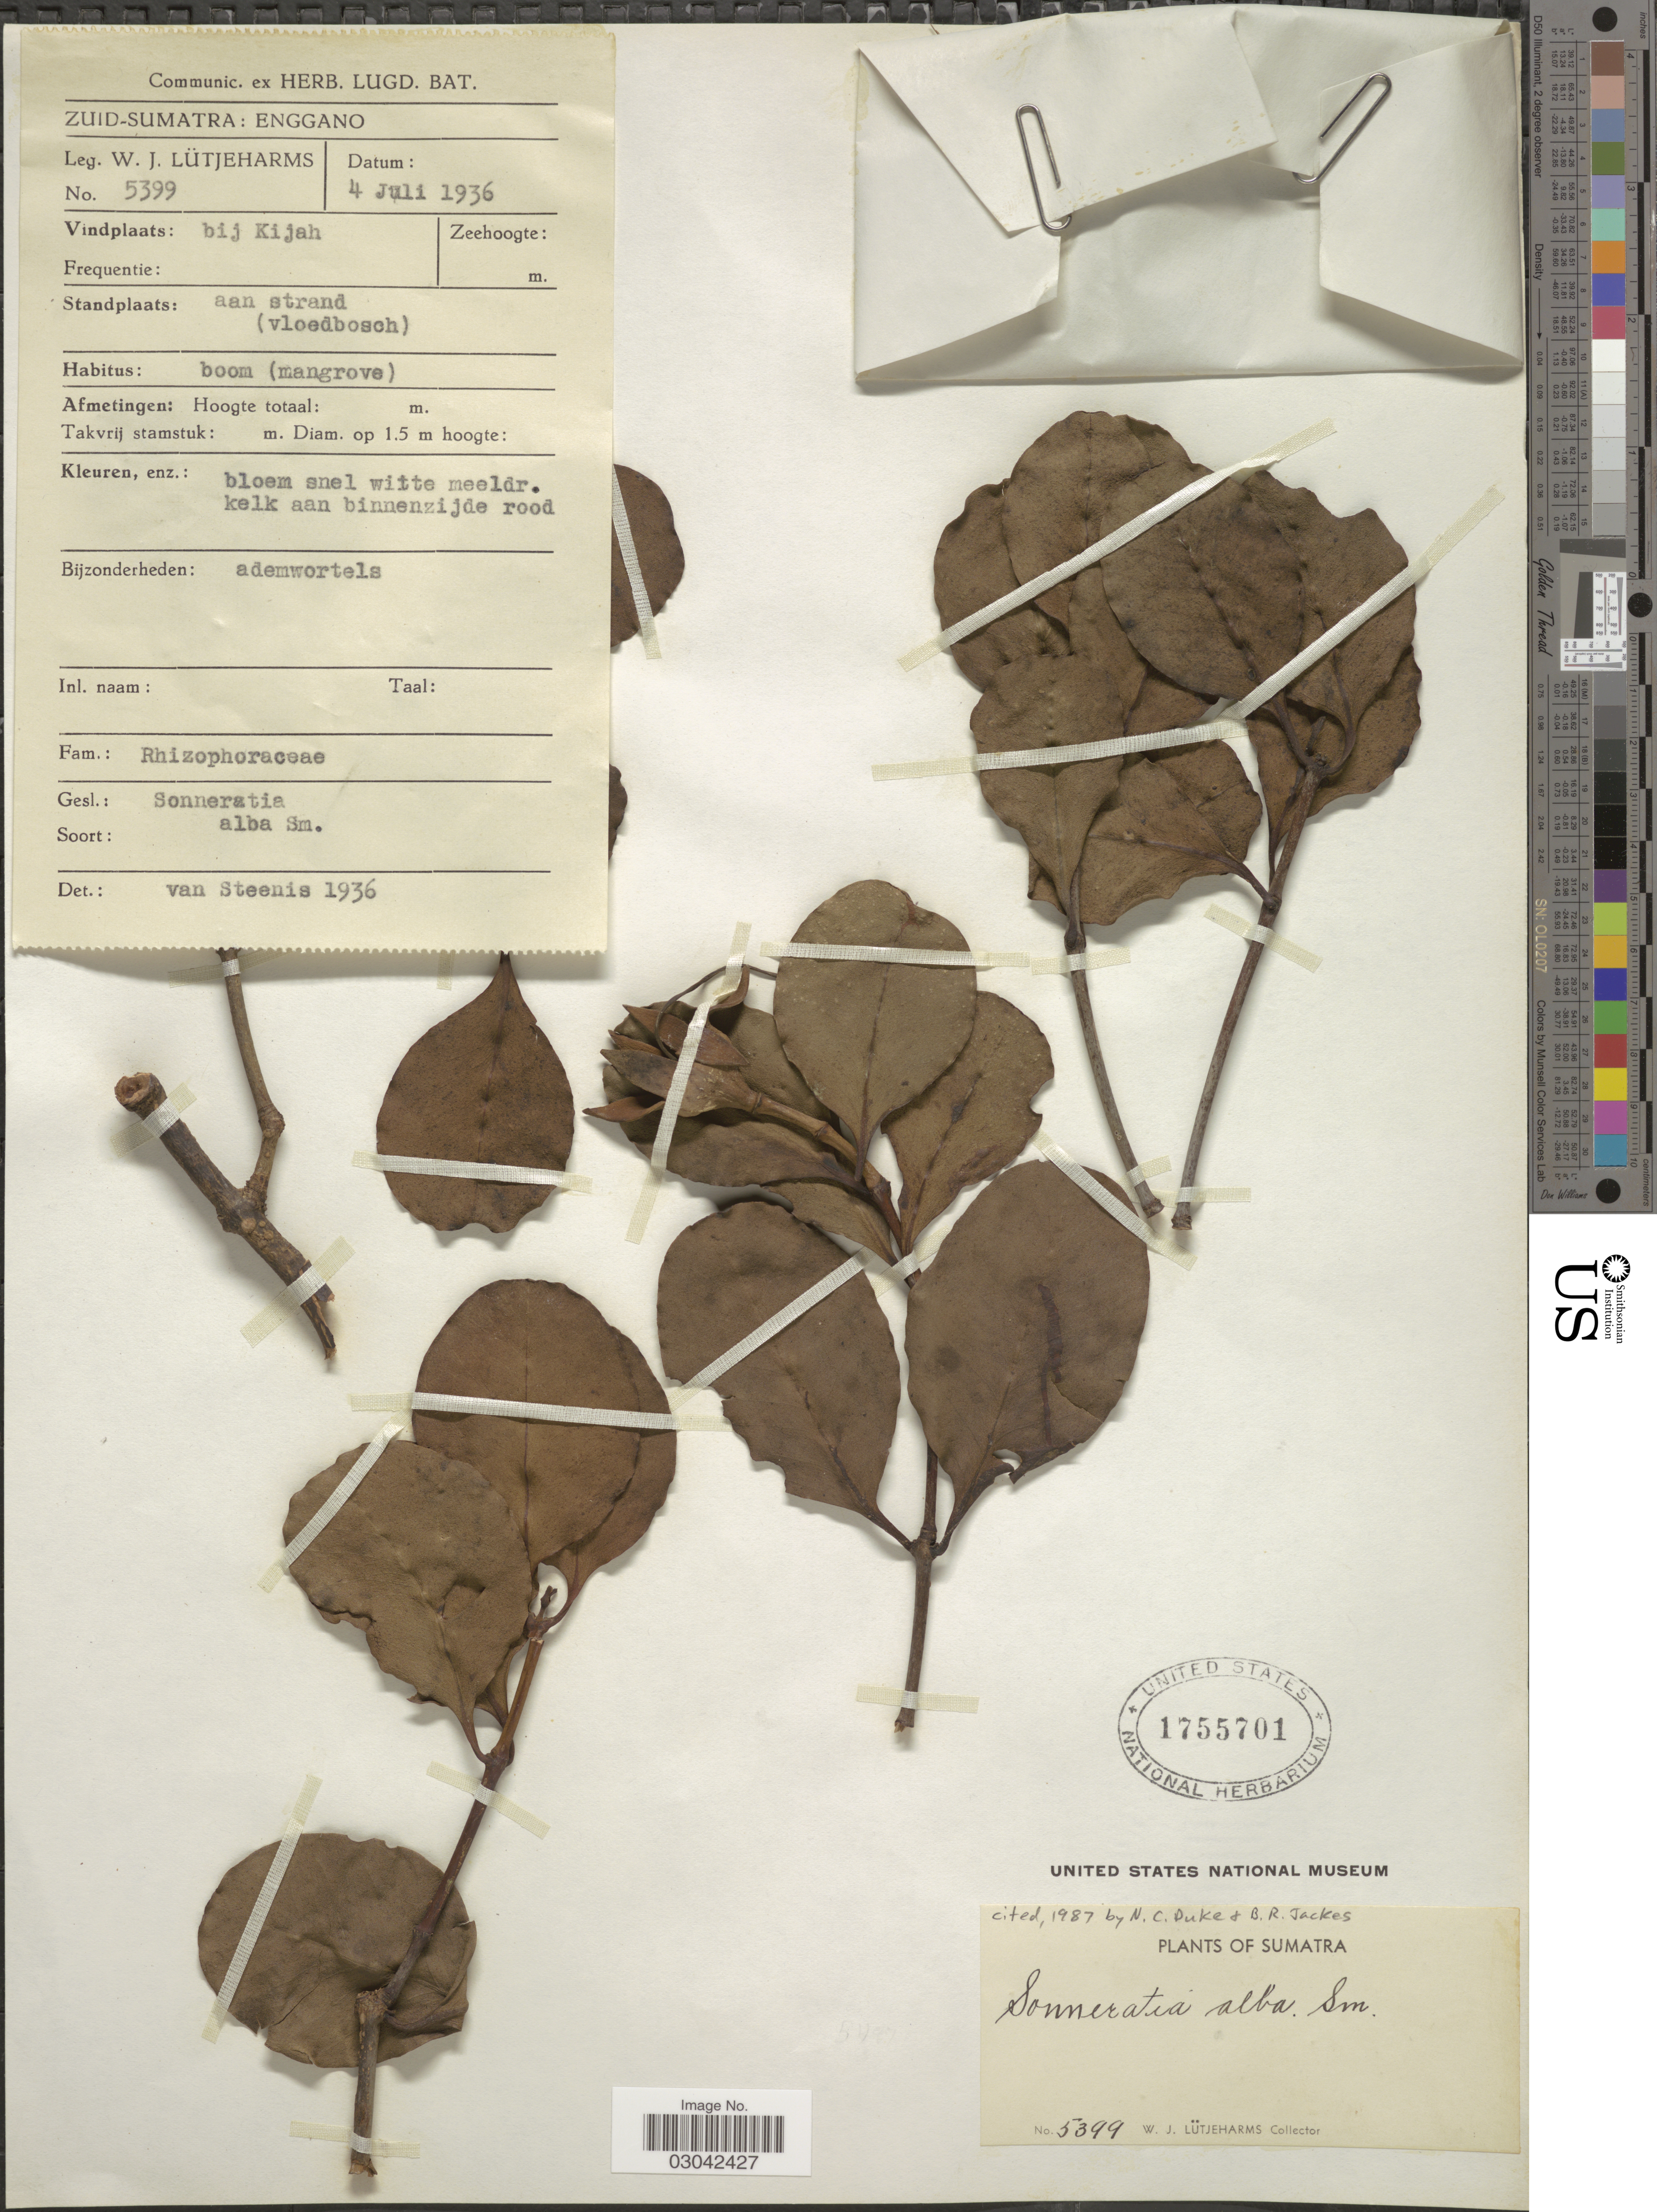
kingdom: Plantae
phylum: Tracheophyta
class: Magnoliopsida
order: Myrtales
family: Lythraceae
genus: Sonneratia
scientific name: Sonneratia alba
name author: Sm.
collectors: W. Lütjeharms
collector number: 5399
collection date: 1936-07-04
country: Indonesia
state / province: Sumatra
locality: Bij Kijah. Zuid-Sumatra: Enggano.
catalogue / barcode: US 1755701